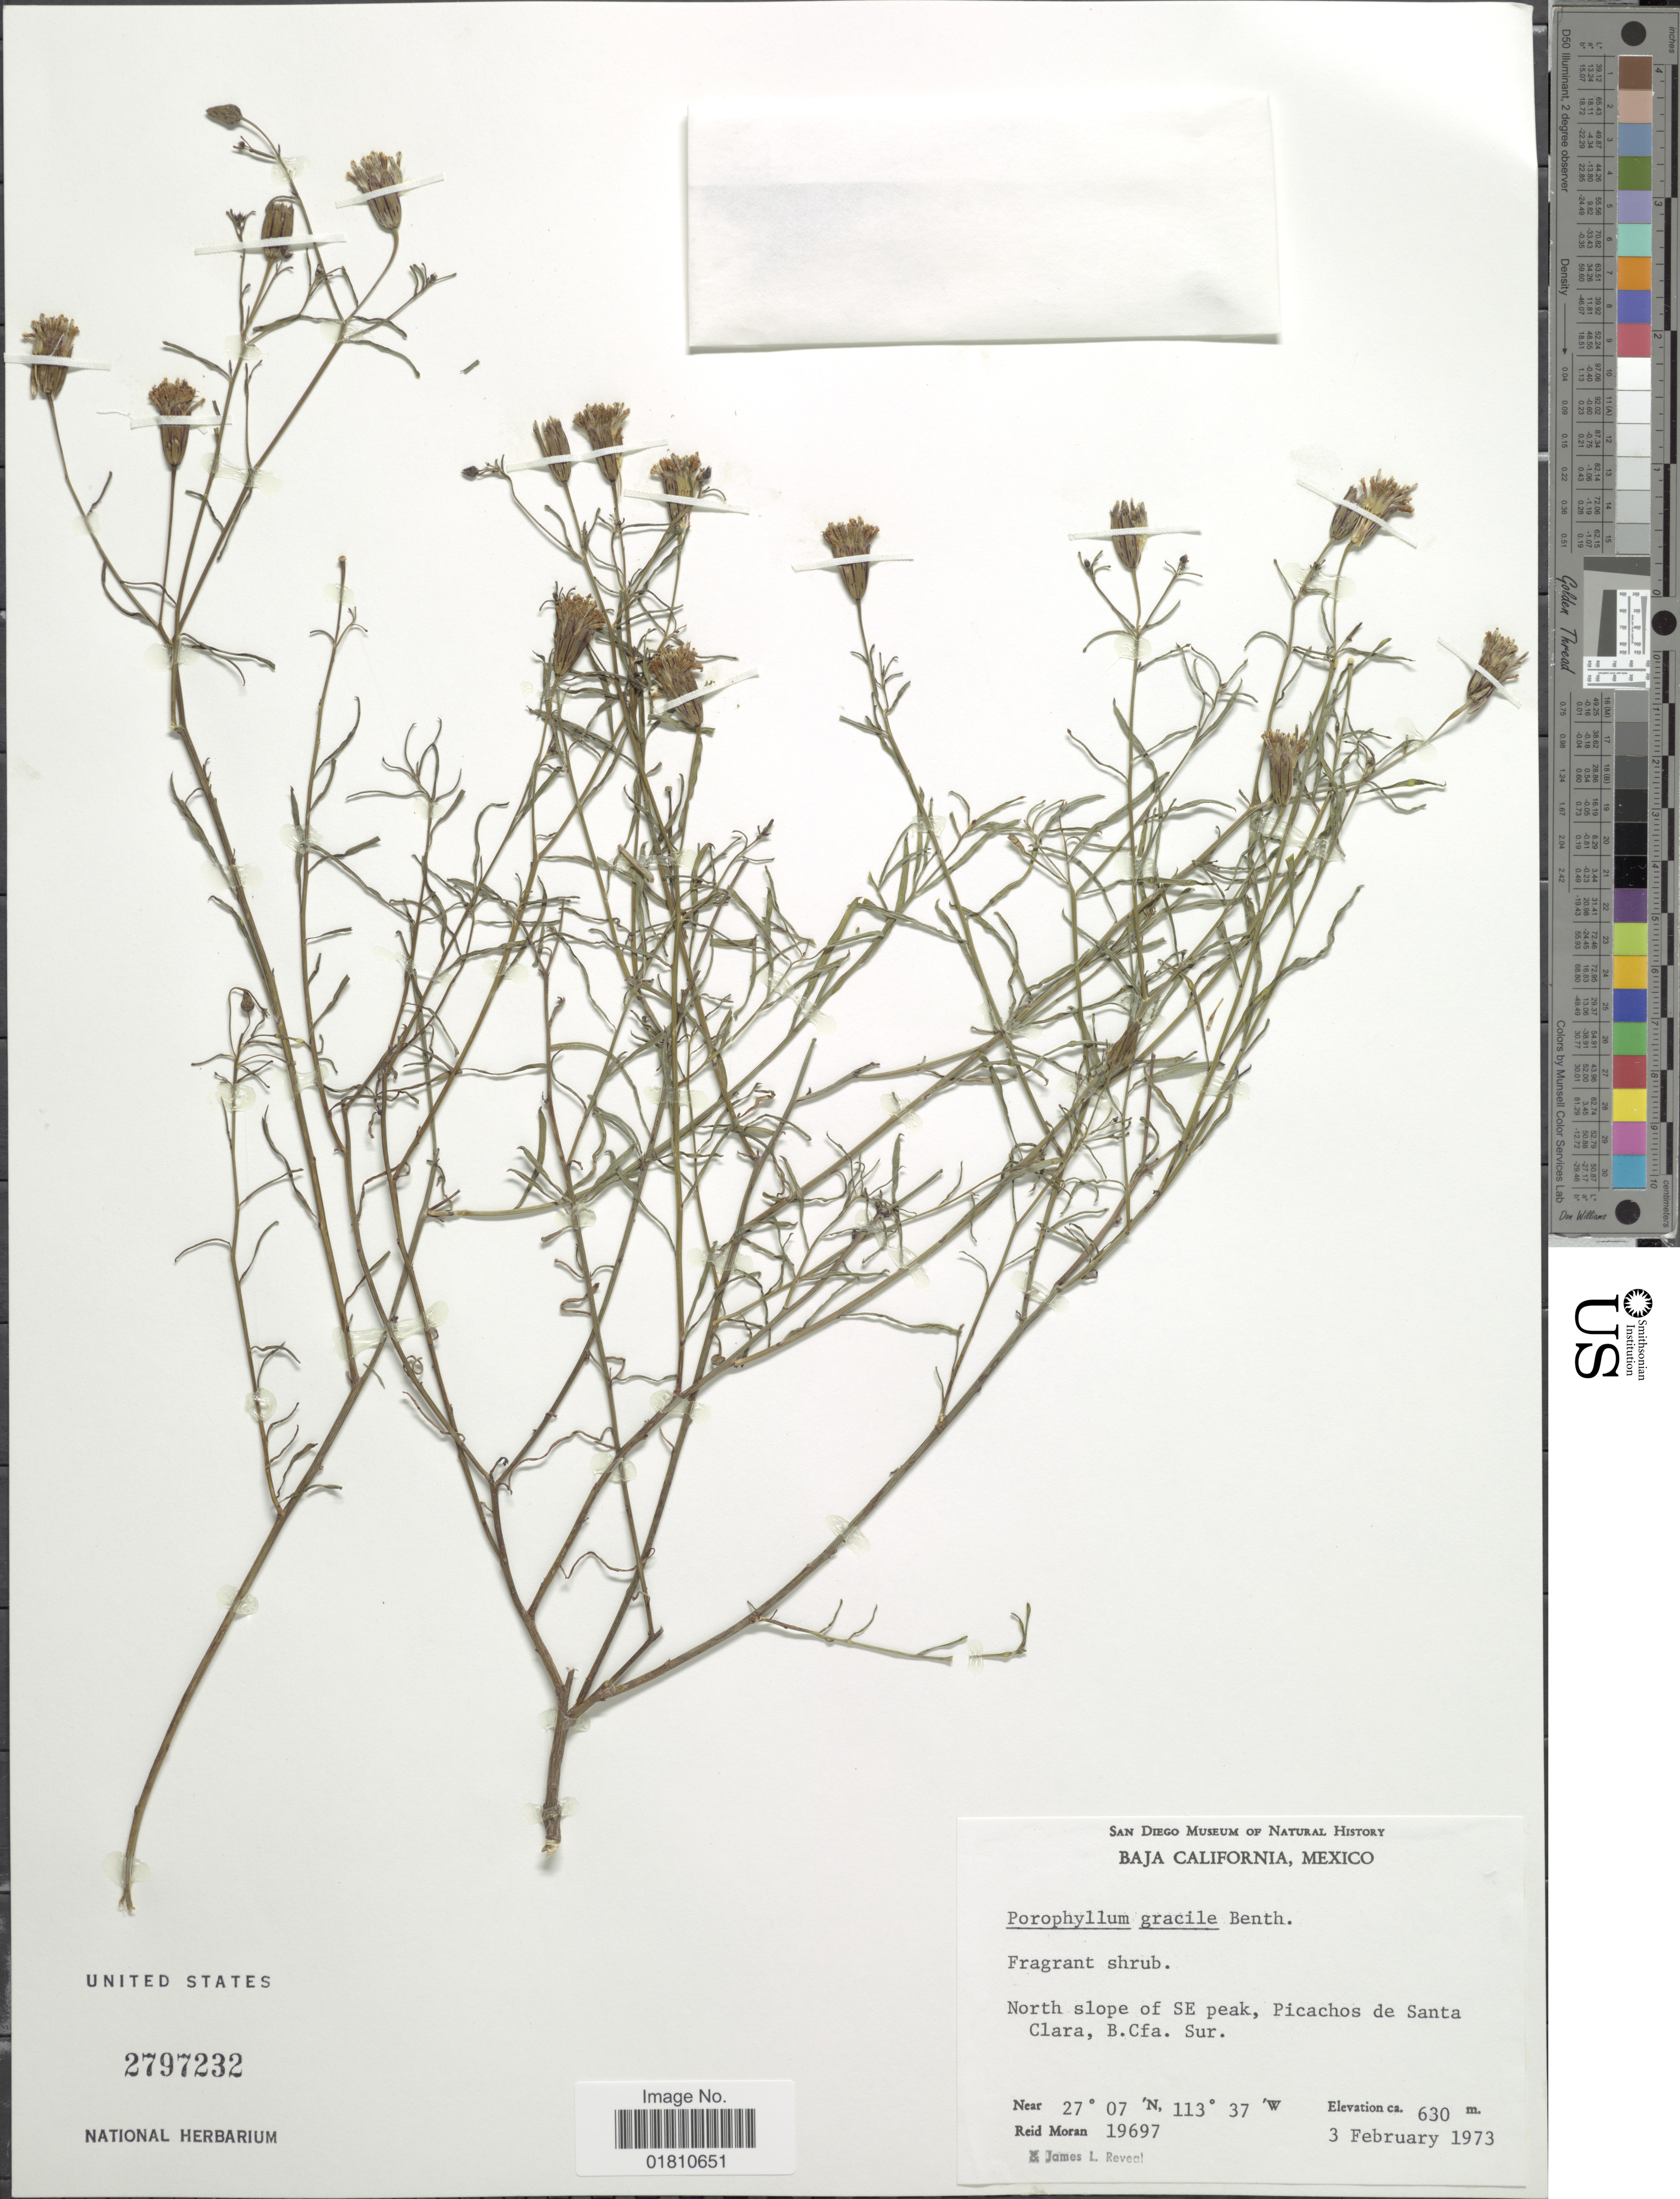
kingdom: Plantae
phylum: Tracheophyta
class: Magnoliopsida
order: Asterales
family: Asteraceae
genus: Porophyllum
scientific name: Porophyllum gracile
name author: Benth.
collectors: R. V. Moran & J. L. Reveal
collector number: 19697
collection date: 1973-02-03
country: Mexico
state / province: Baja California Sur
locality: North slope of SE peak, Picachos de Santa Clara.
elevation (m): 630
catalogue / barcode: US 2797232